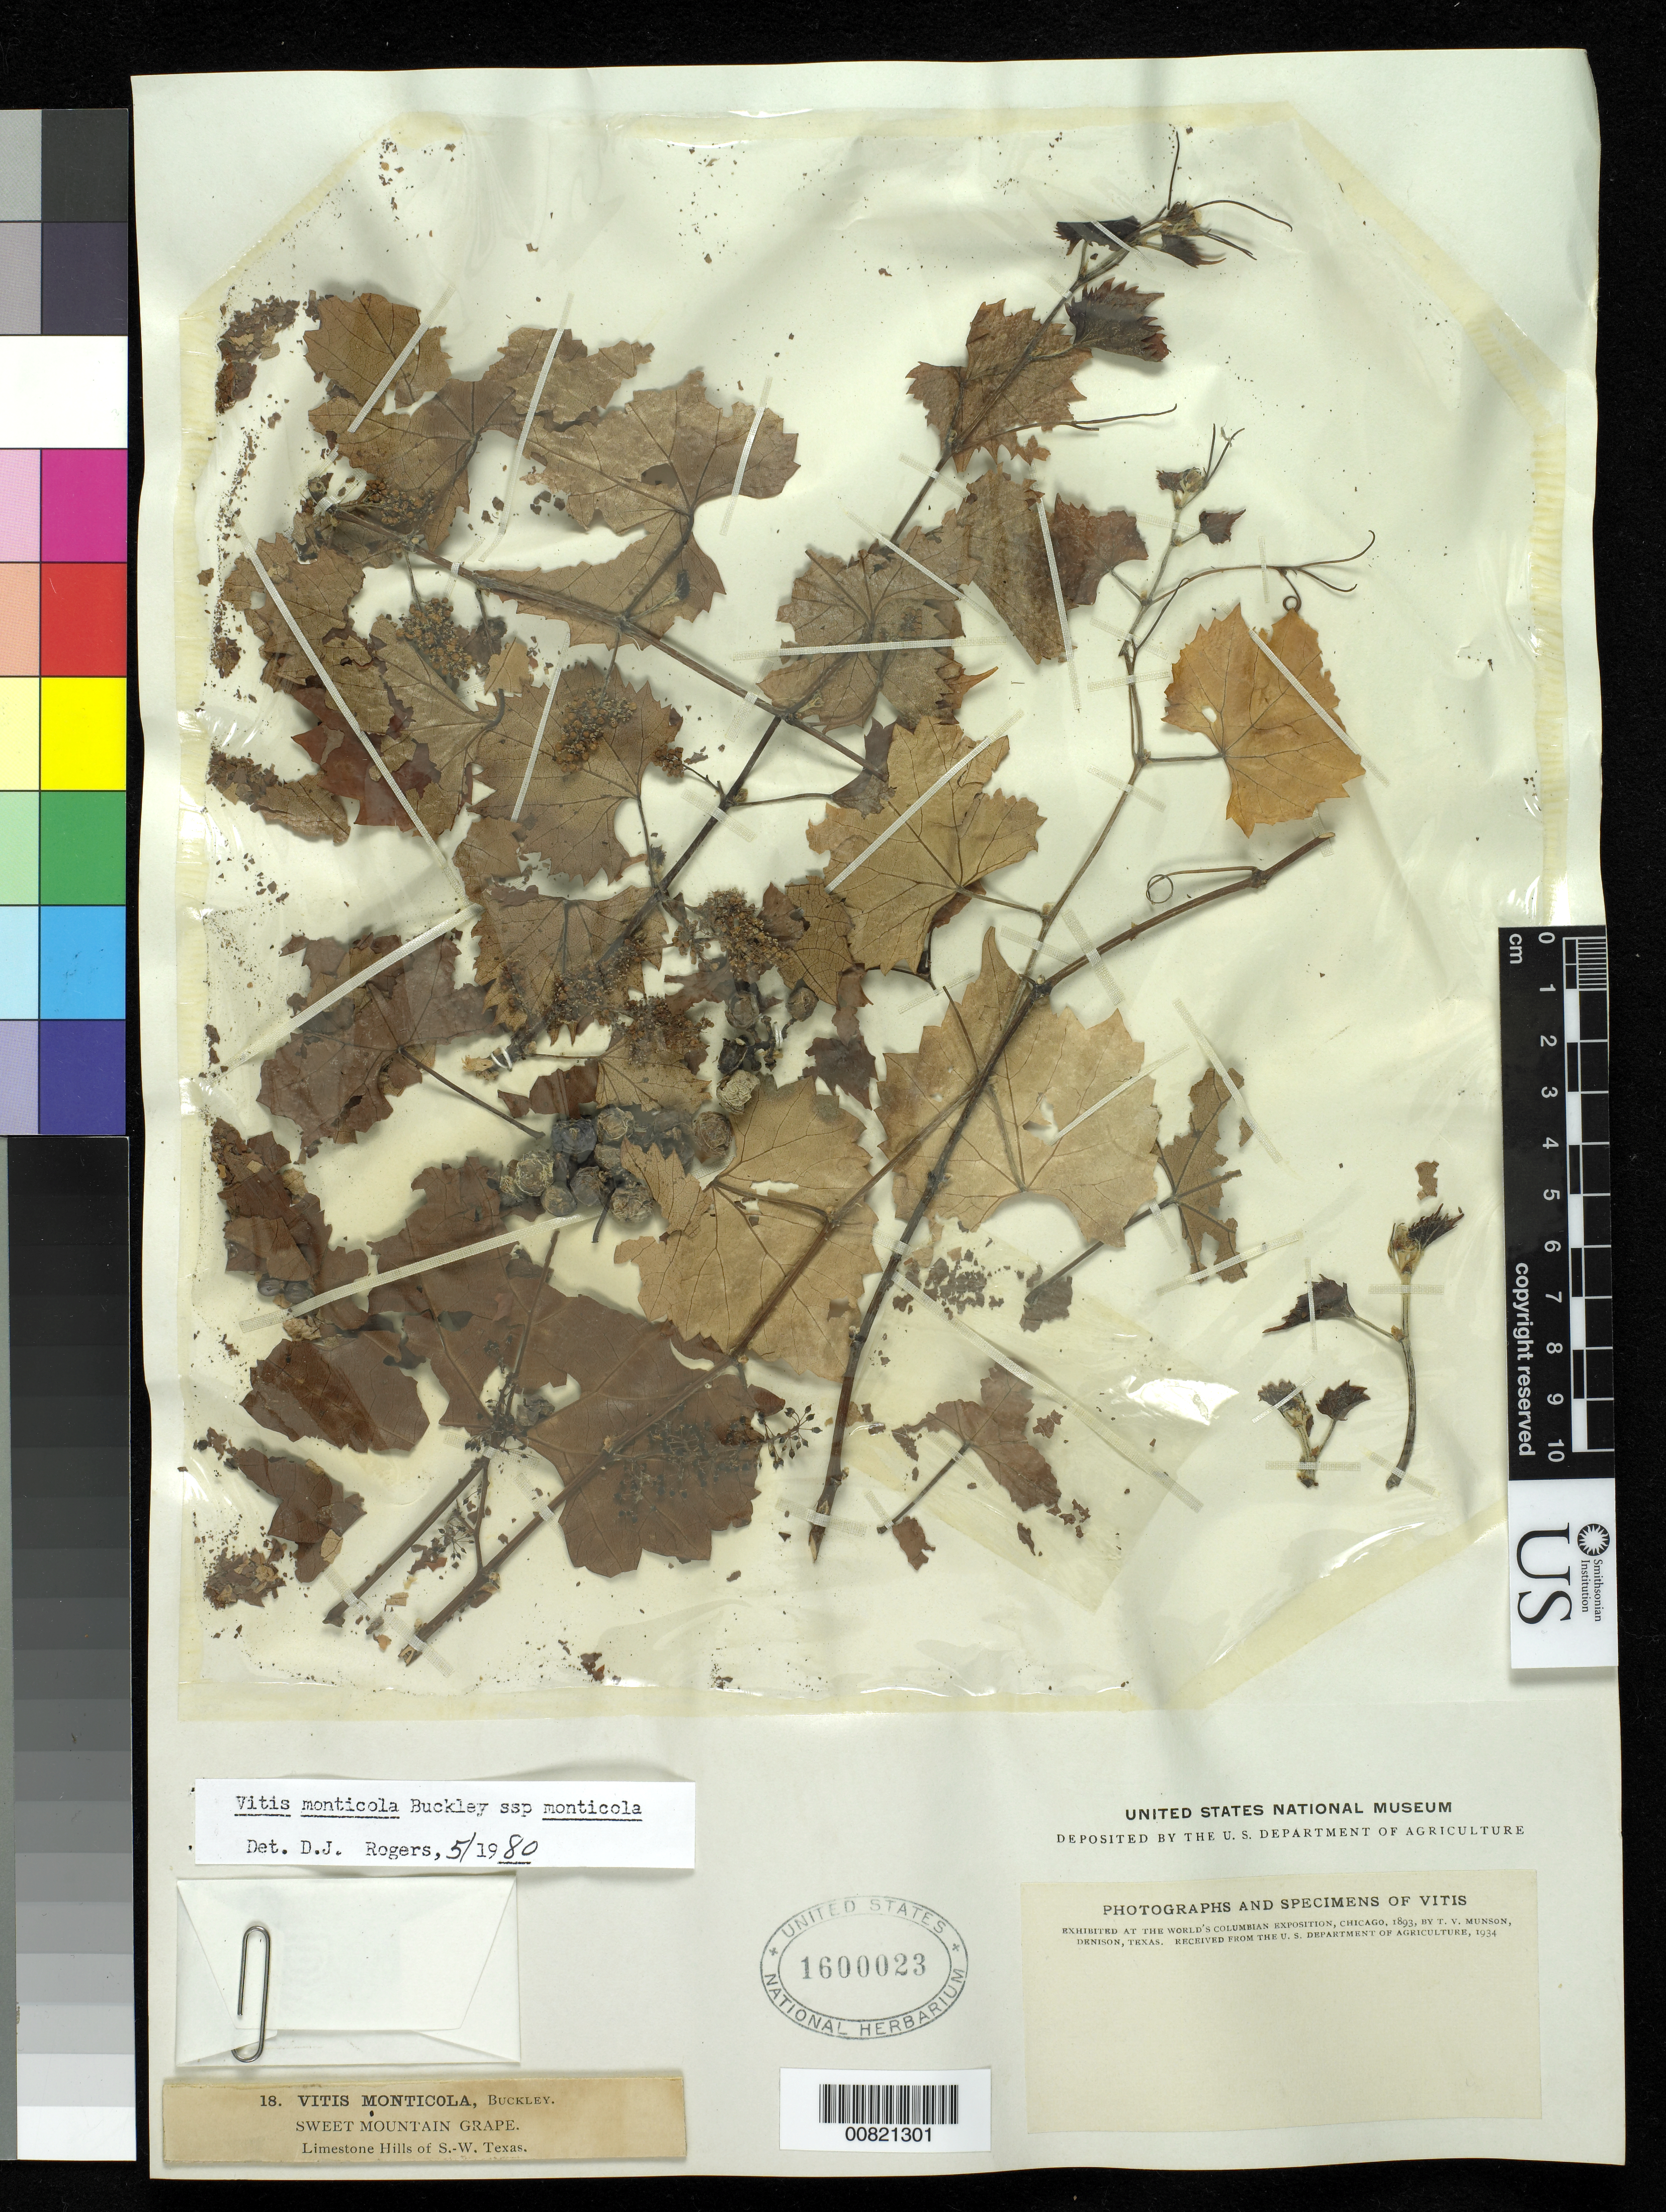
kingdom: Plantae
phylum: Tracheophyta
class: Magnoliopsida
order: Vitales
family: Vitaceae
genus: Vitis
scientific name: Vitis monticola subsp. monticola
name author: Buckley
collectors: T. V. Munson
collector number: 18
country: United States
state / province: Texas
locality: SW Texas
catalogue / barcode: US 1600023